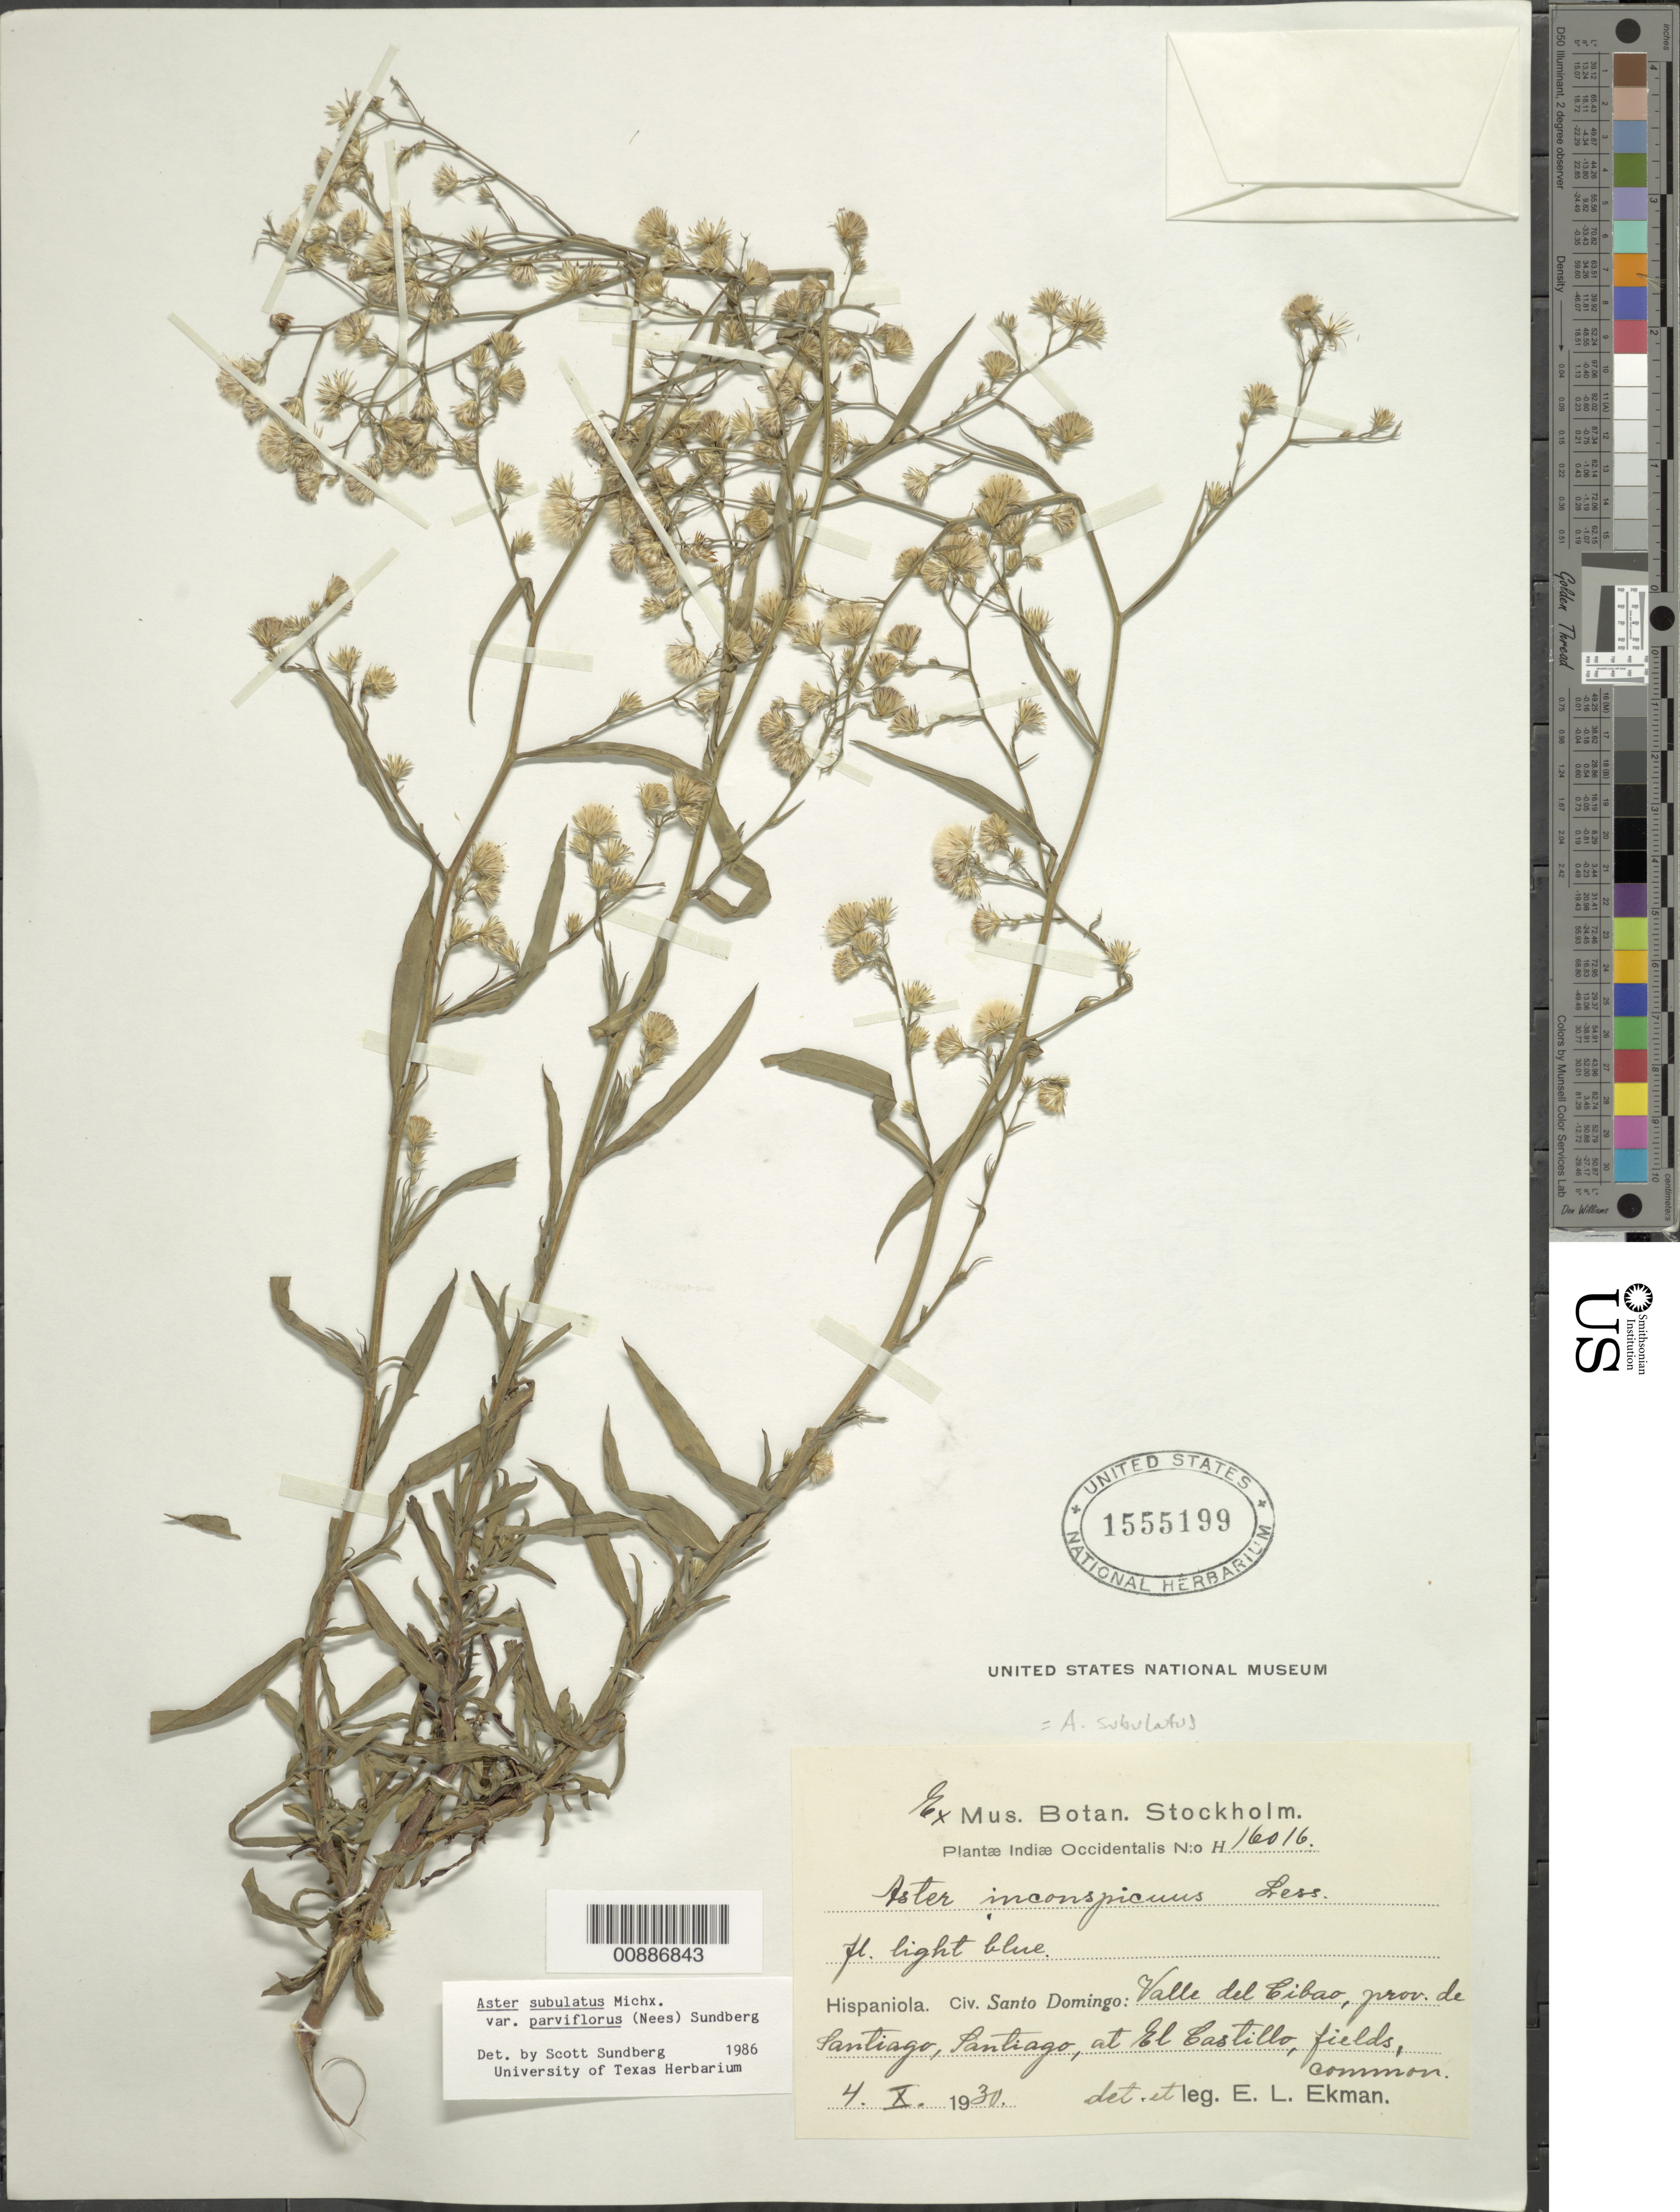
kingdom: Plantae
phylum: Tracheophyta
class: Magnoliopsida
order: Asterales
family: Asteraceae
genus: Symphyotrichum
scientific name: Symphyotrichum subulatum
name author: (Michx.) G.L. Nesom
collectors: E. L. Ekman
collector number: H 16016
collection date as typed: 04 Oct 1930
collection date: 1930-10-04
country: Dominican Republic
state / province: Santiago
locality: Valle del Cibao, Santiago, at El Castillo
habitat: Fields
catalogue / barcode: US 1555199